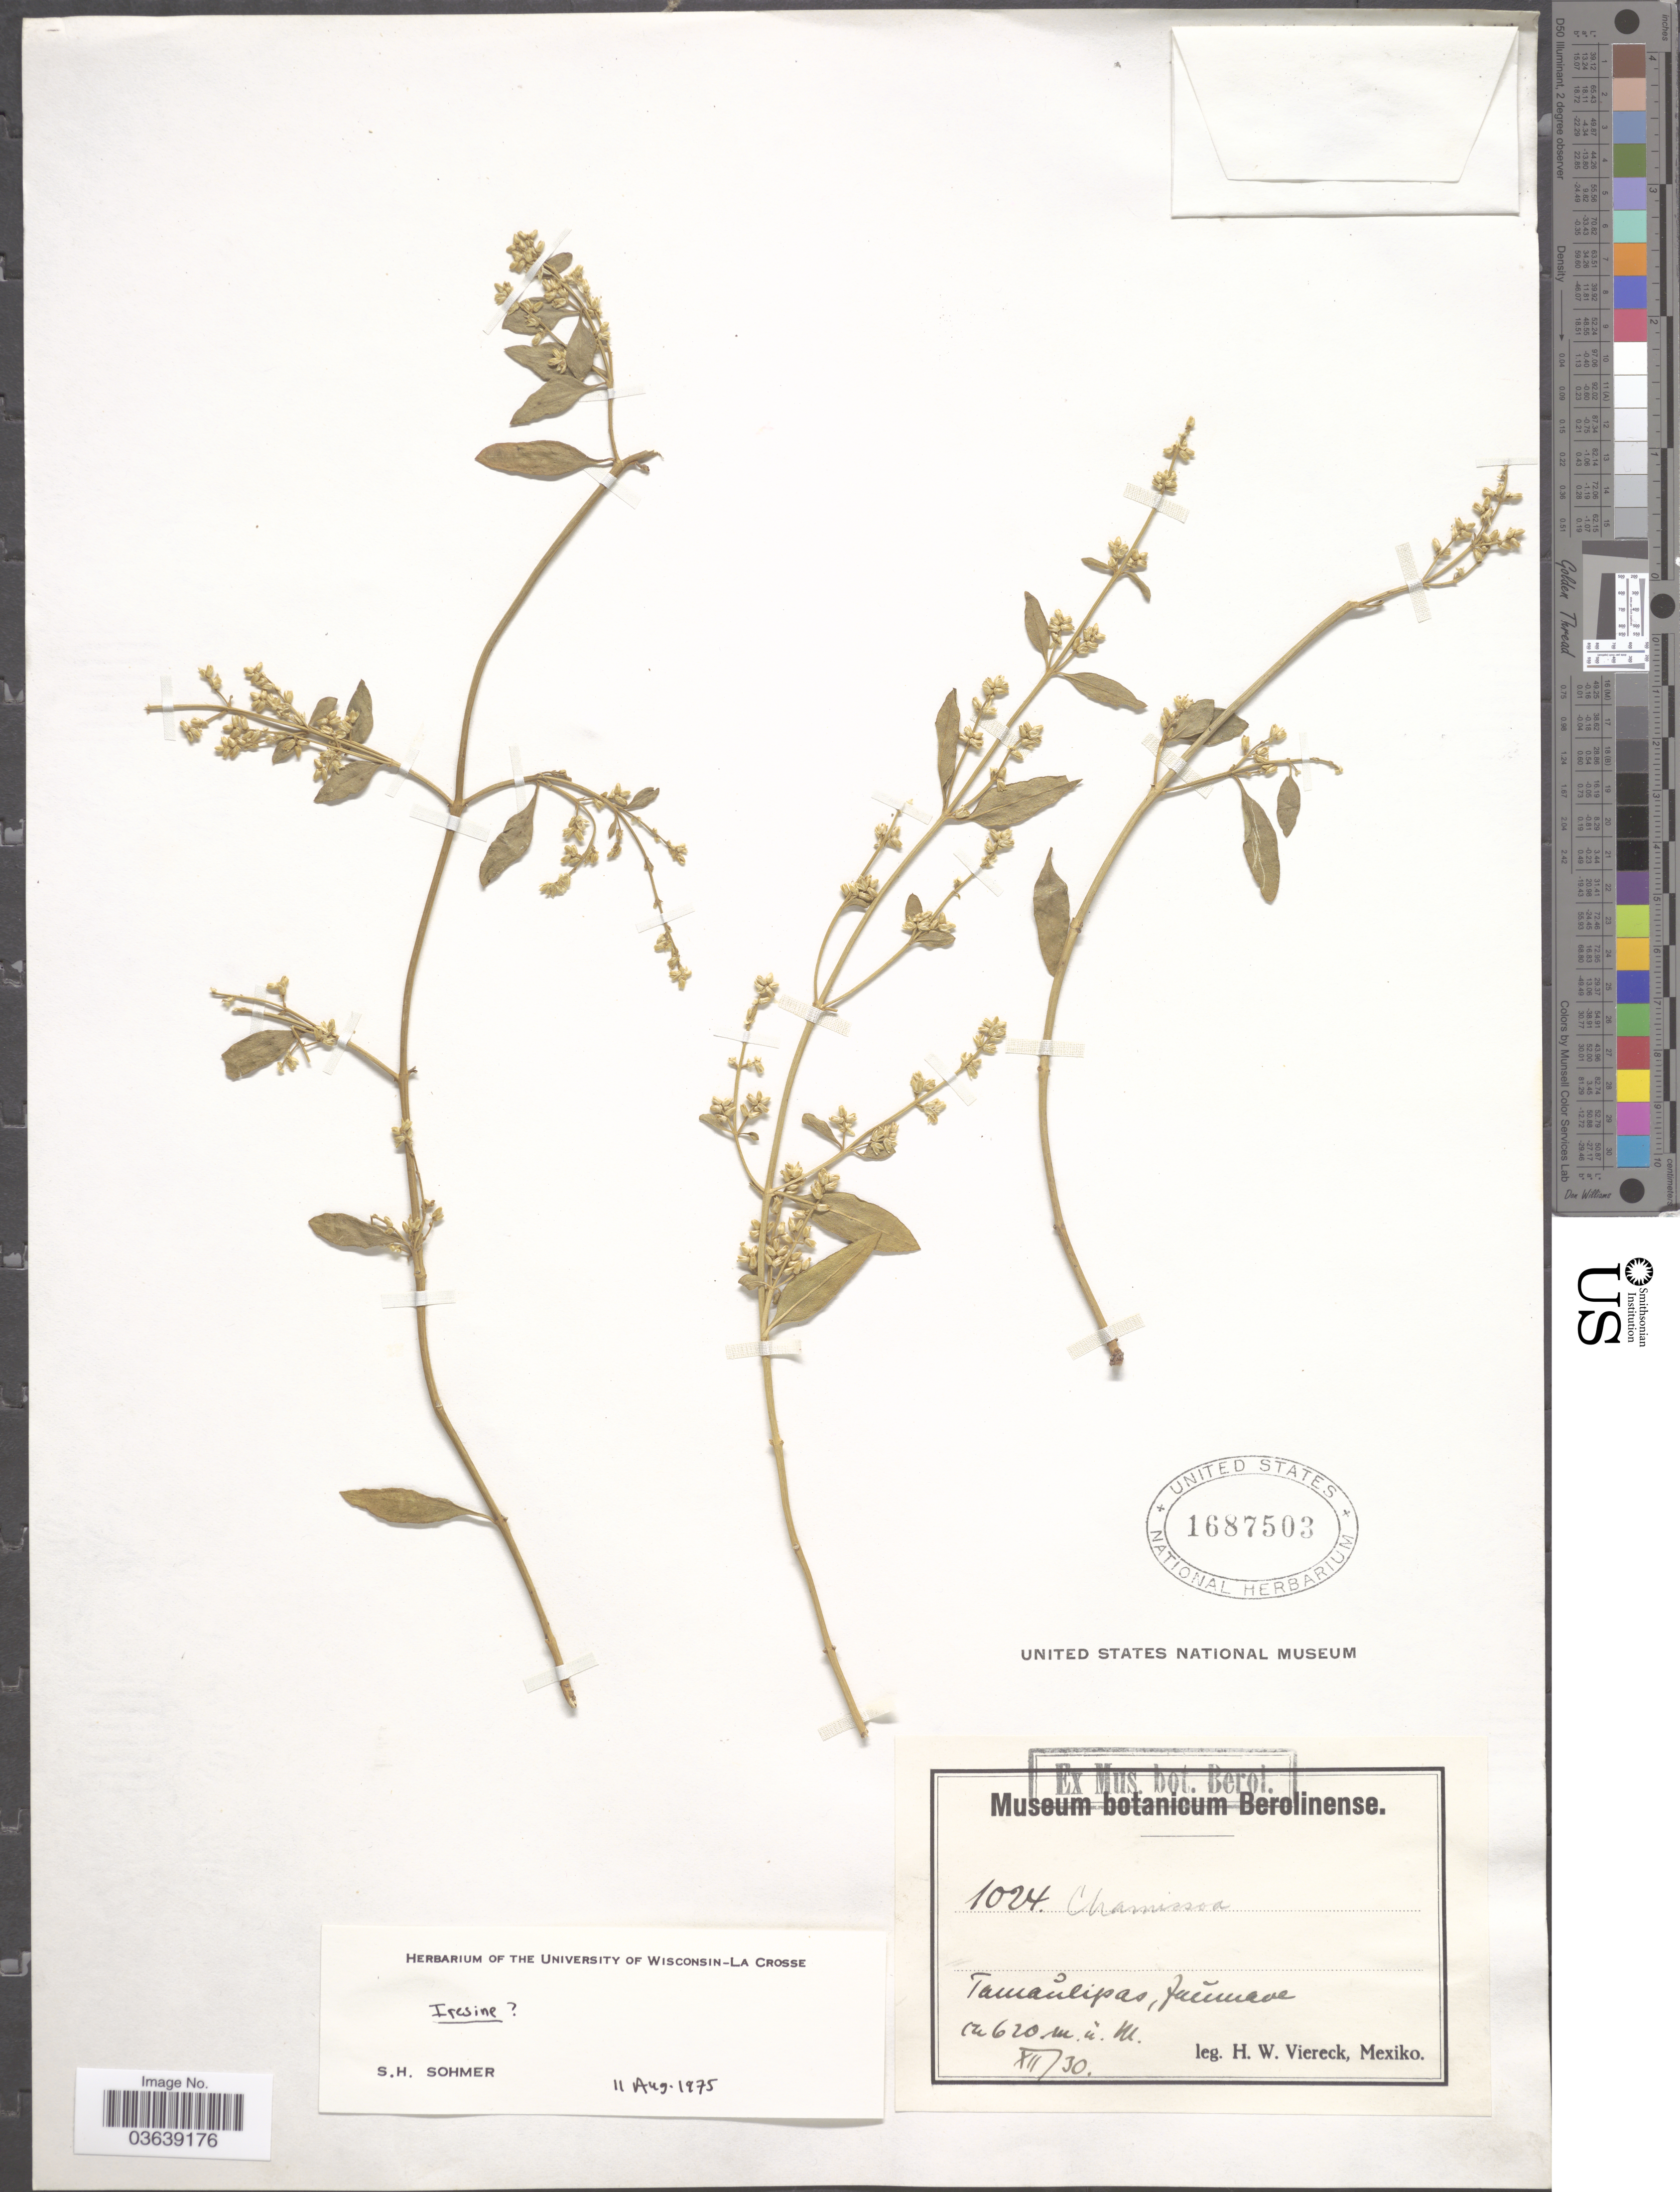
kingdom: Plantae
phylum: Tracheophyta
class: Magnoliopsida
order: Caryophyllales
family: Amaranthaceae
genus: Iresine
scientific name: Iresine sp.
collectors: H. W. Viereck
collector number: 1024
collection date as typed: Transcribed d/m/y: /12/30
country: Mexico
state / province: Tamaulipas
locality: Jaumave.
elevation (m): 620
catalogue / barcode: US 1687503